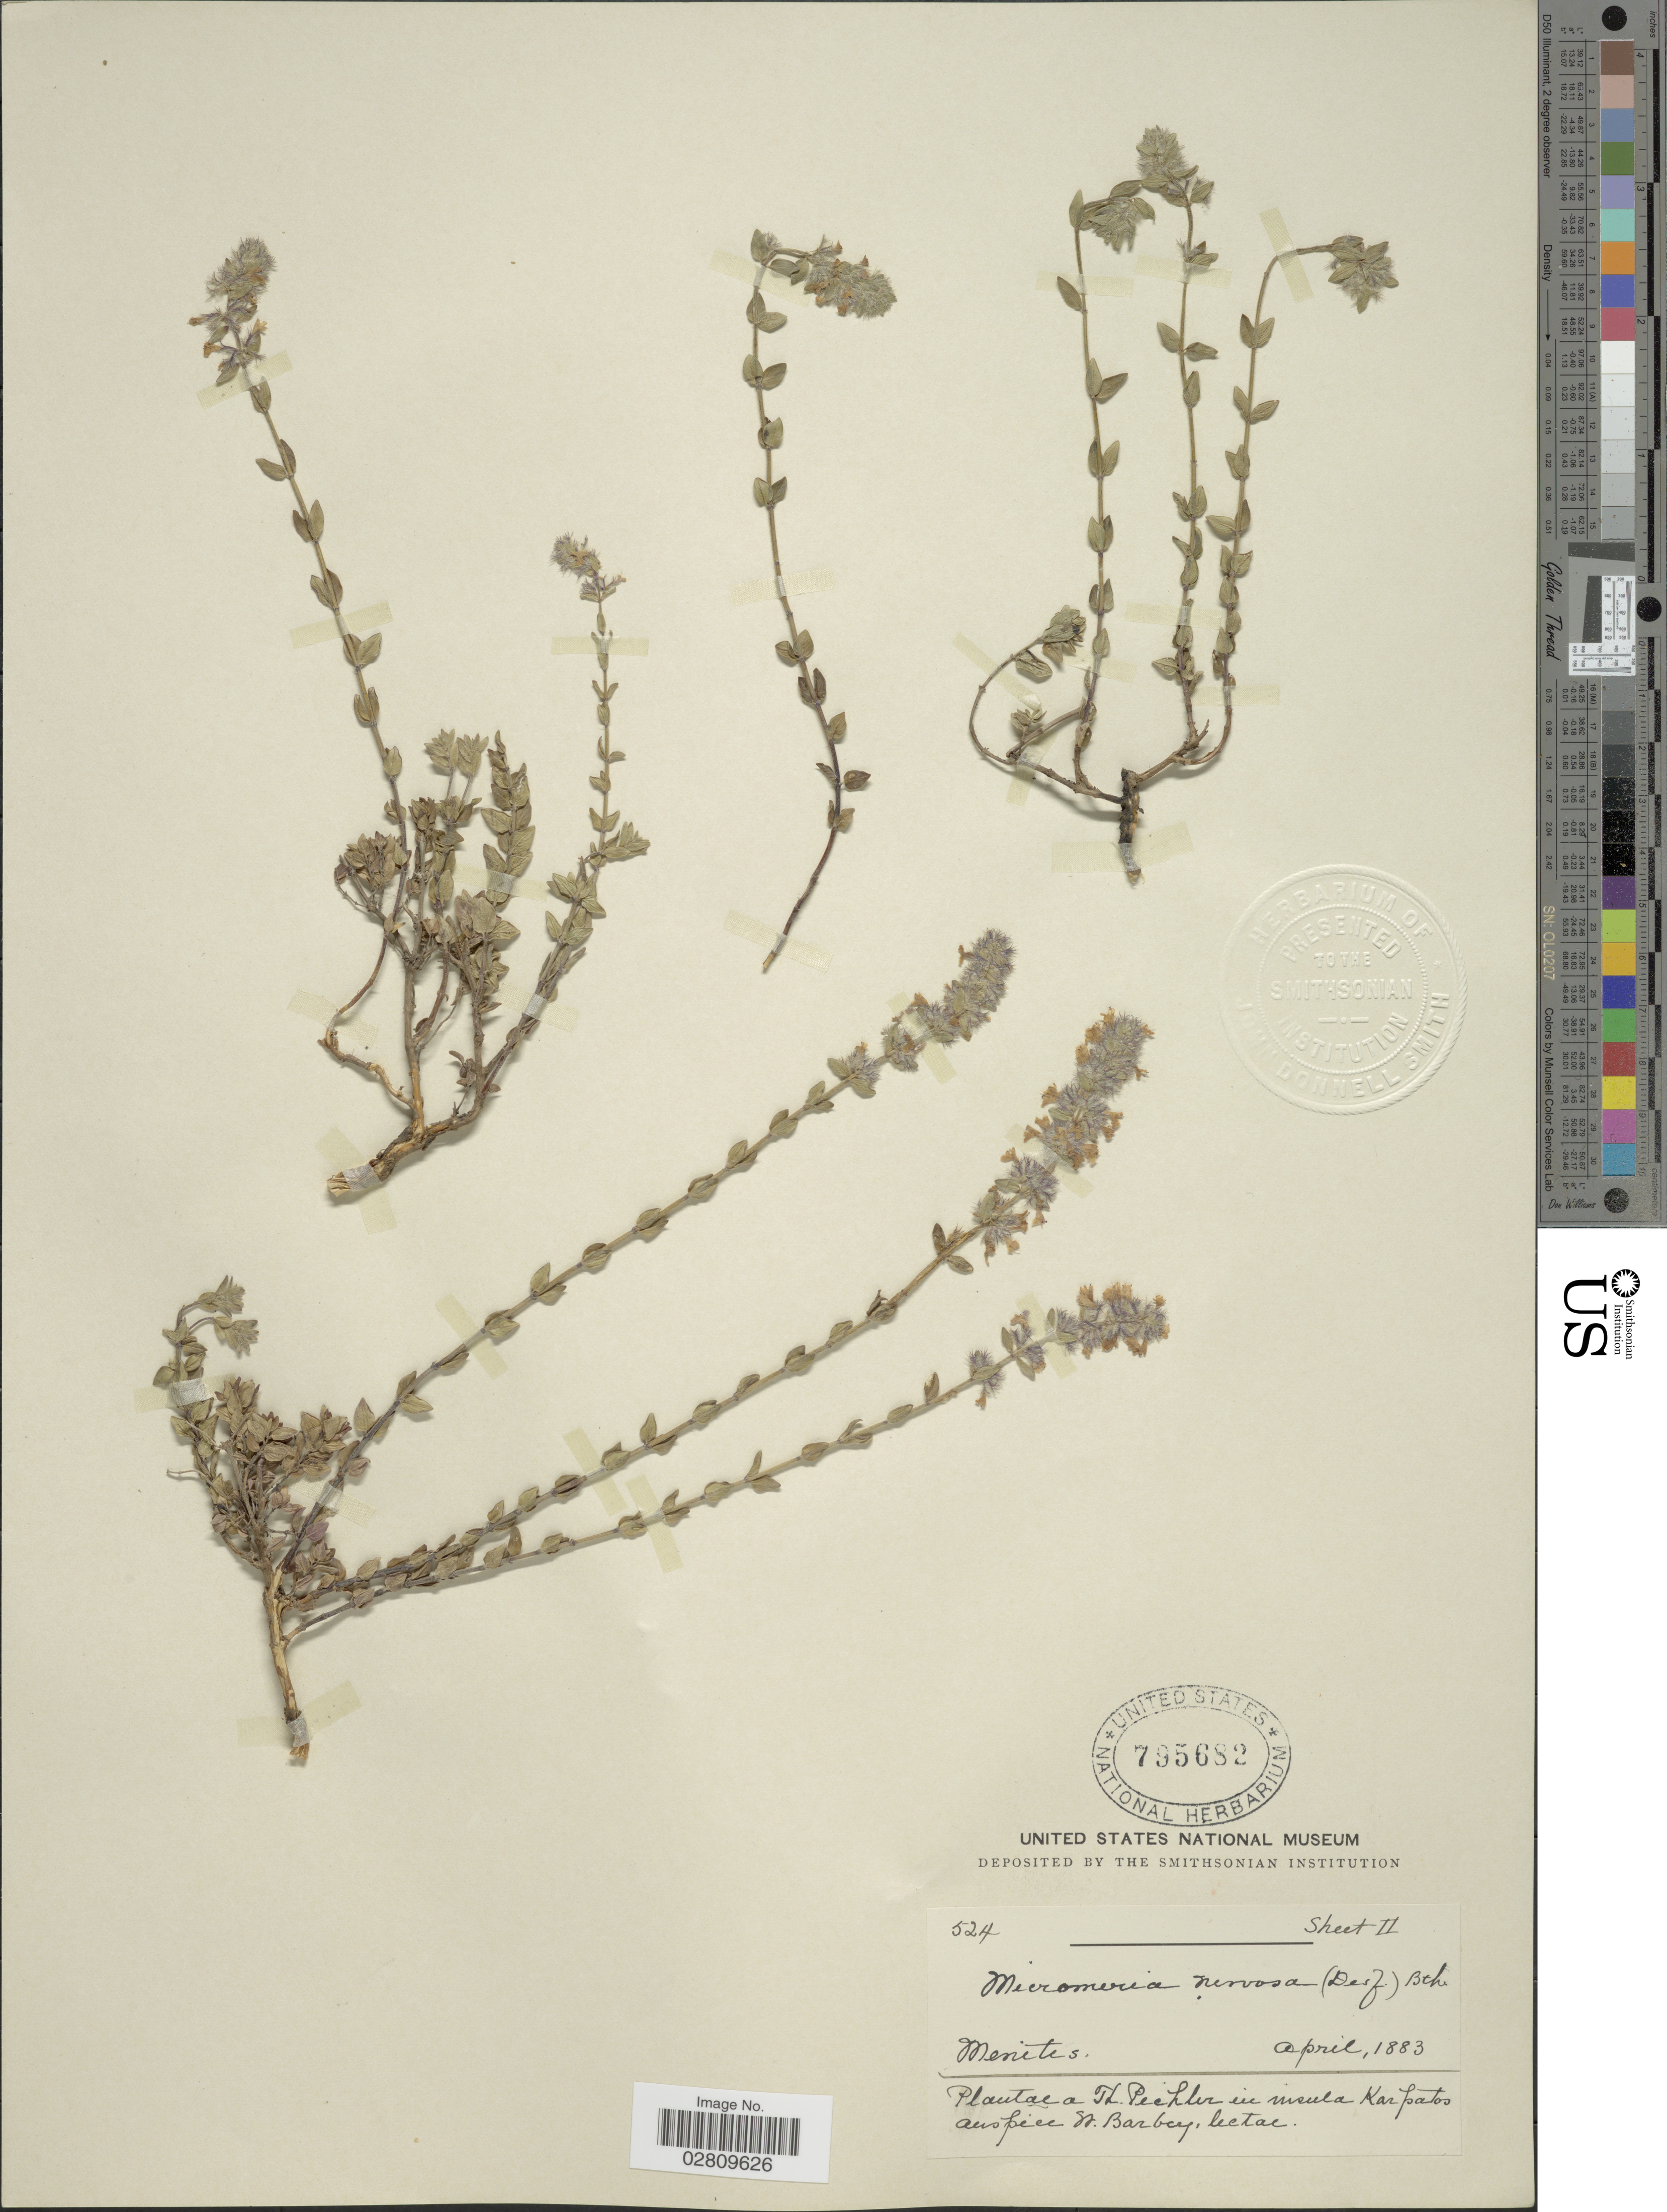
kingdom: Plantae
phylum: Tracheophyta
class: Magnoliopsida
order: Lamiales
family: Lamiaceae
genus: Micromeria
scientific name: Micromeria nervosa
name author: (Desf.) Benth.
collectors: T. Pichler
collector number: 524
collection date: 1883-04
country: Greece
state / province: South Aegean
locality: In insula Karpatos. Menites.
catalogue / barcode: US 795682